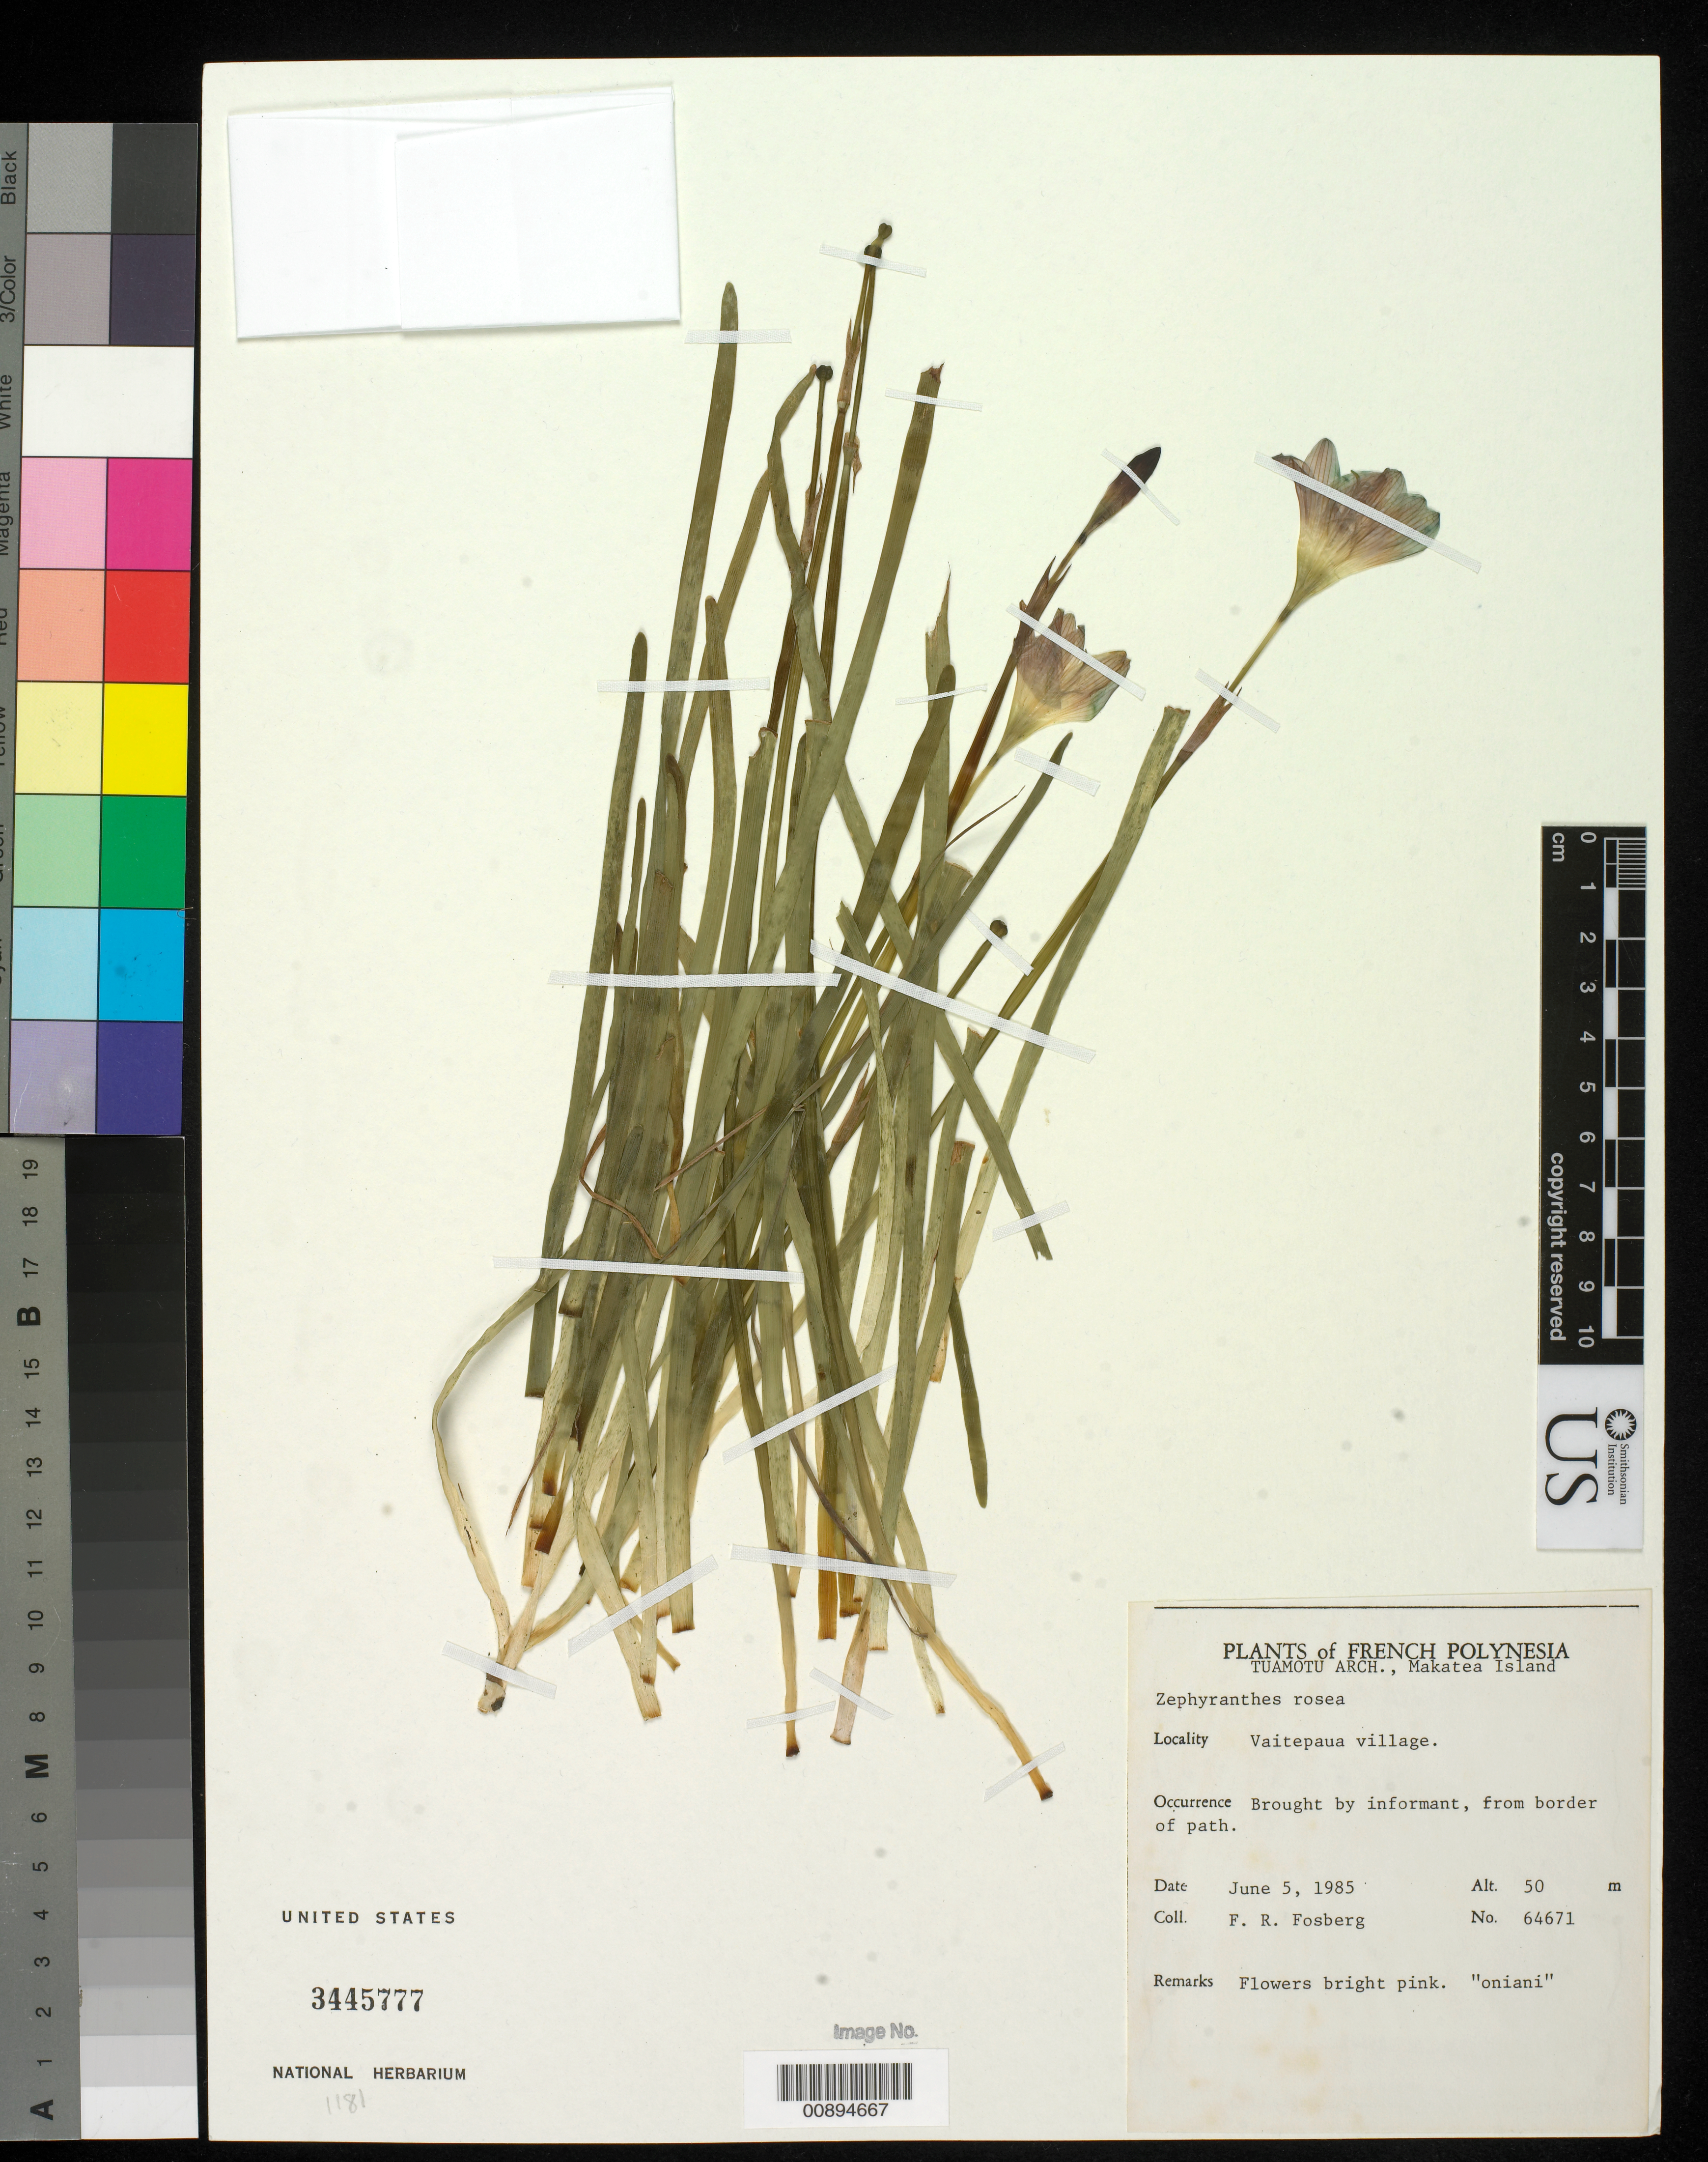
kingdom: Plantae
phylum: Tracheophyta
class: Liliopsida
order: Asparagales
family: Amaryllidaceae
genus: Zephyranthes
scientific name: Zephyranthes rosea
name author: Lindl.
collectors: F. R. Fosberg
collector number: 64671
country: French Polynesia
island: Makatea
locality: Vaitepaua village.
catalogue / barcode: US 3445777